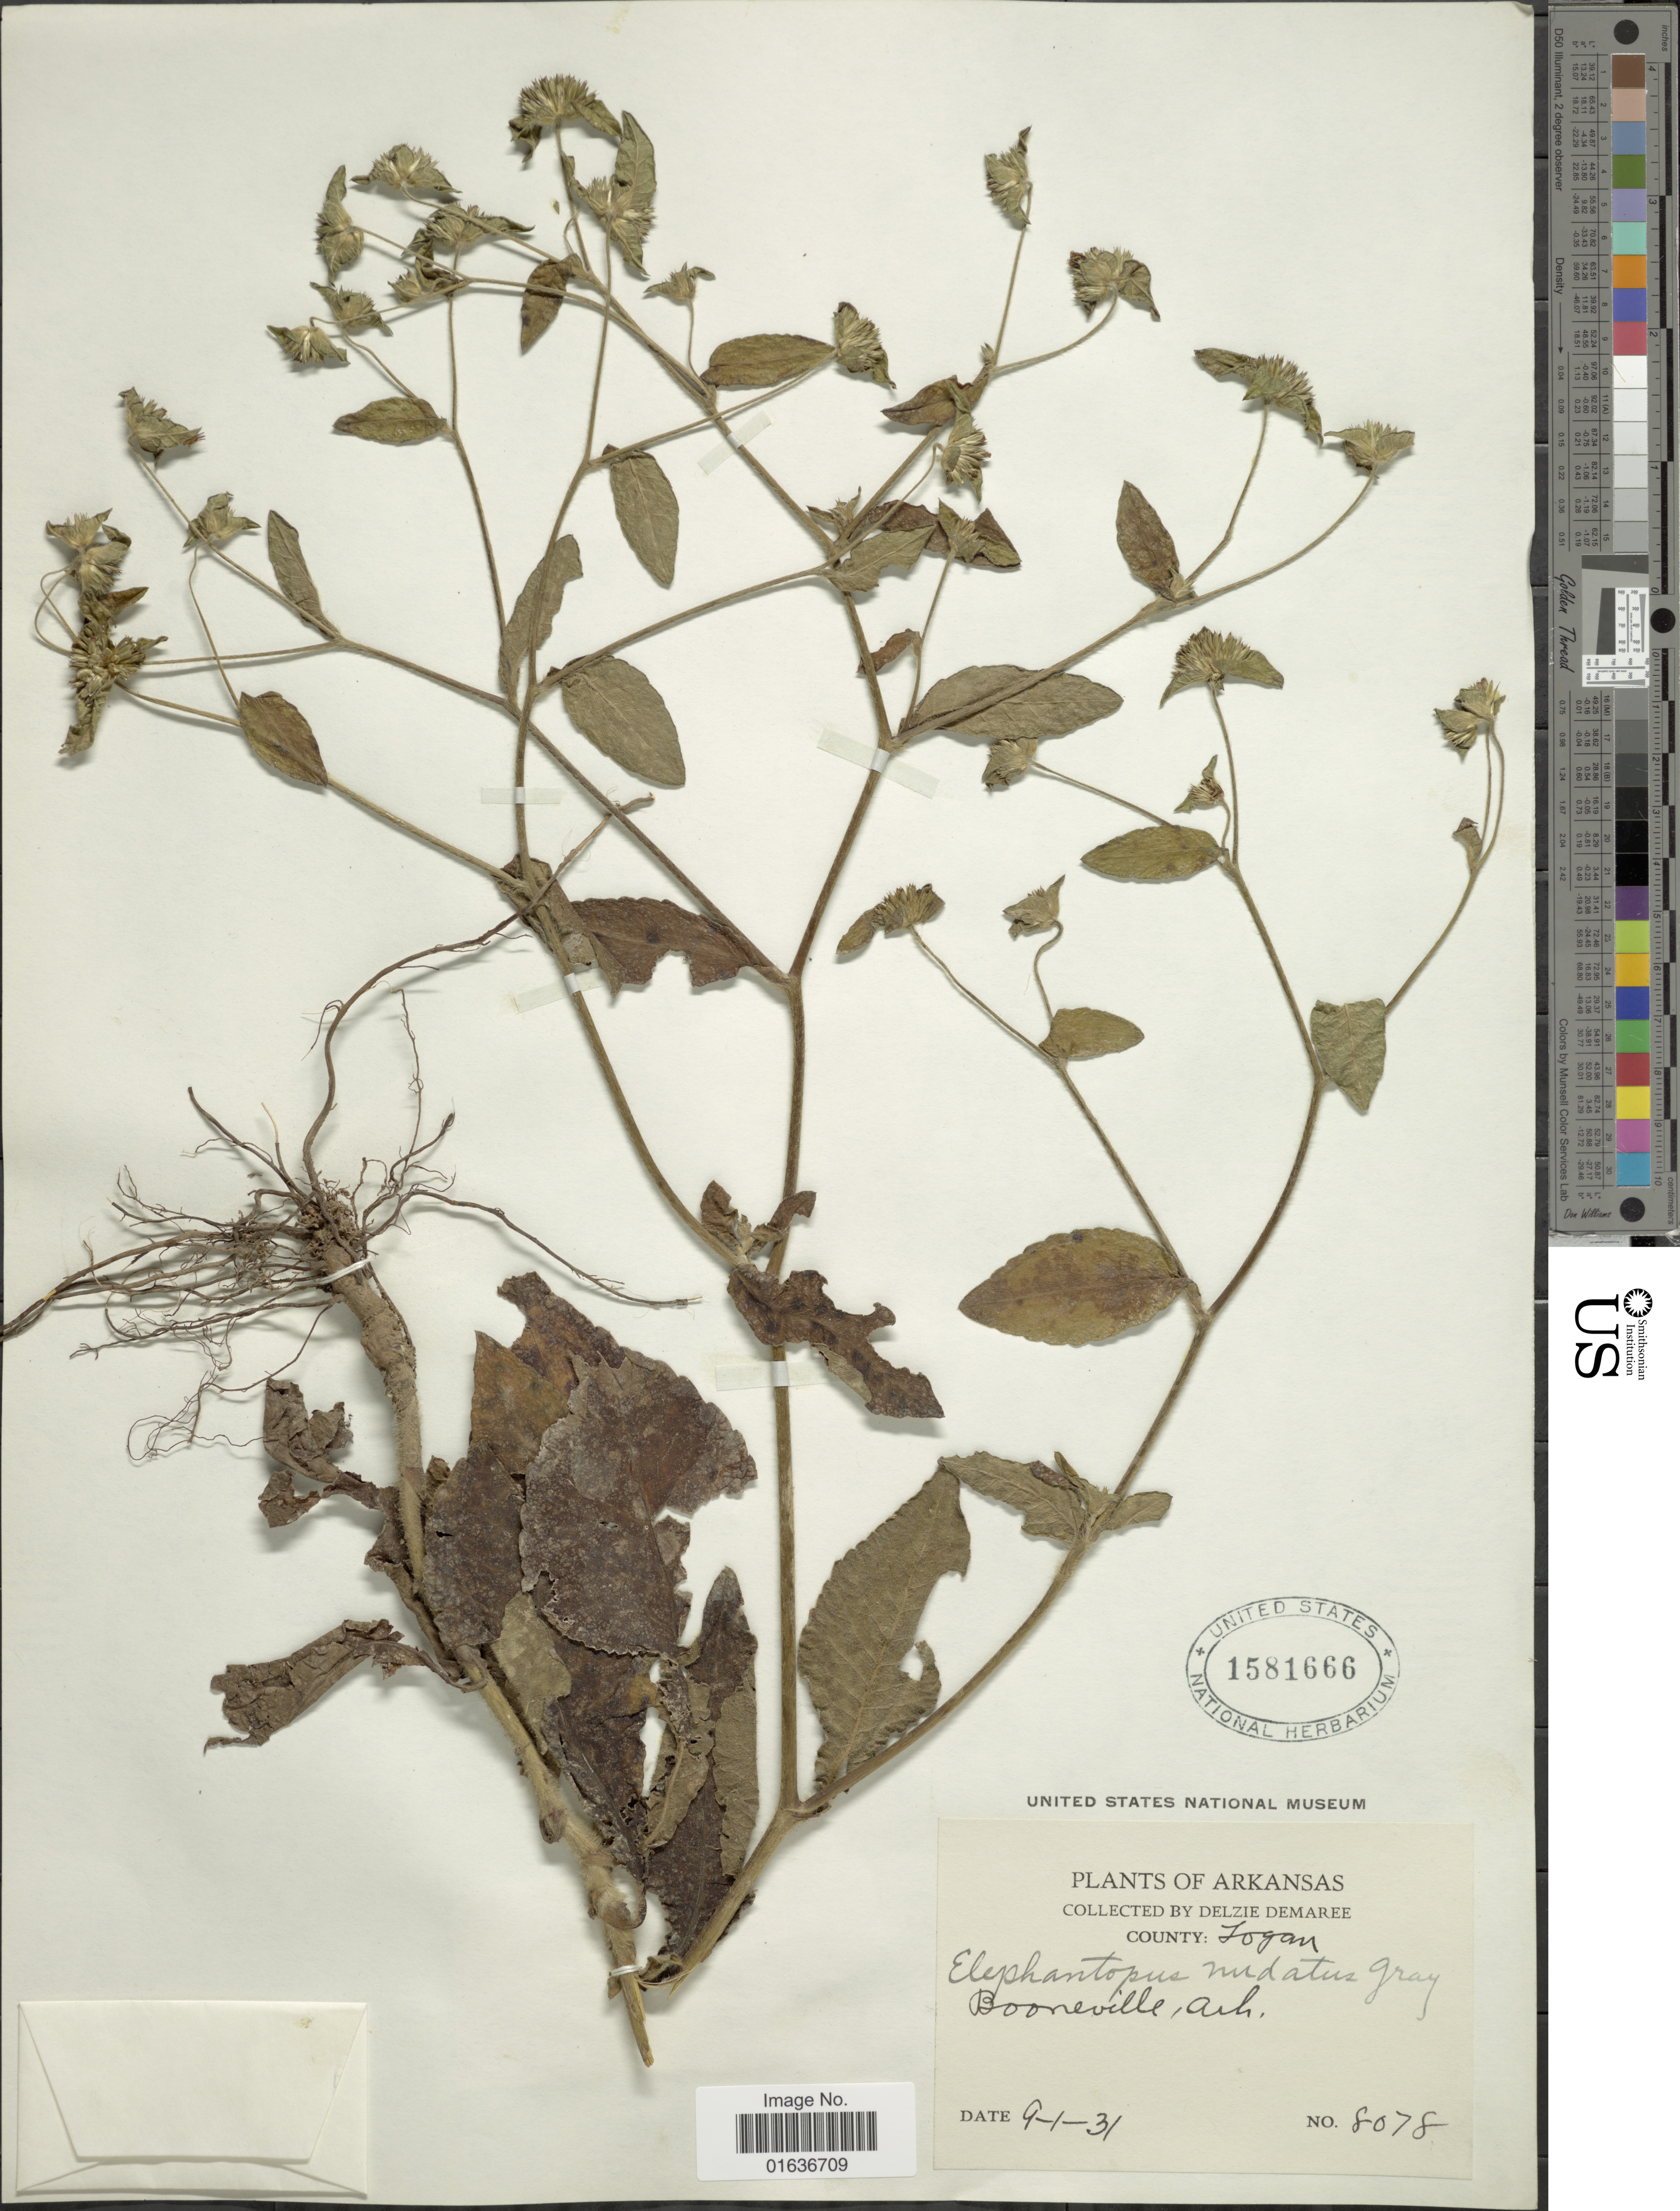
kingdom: Plantae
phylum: Tracheophyta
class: Magnoliopsida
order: Asterales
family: Asteraceae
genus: Elephantopus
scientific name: Elephantopus nudatus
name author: A. Gray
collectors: D. Demaree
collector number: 8078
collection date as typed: Transcribed d/m/y: 1/9/31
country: United States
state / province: Arkansas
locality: County: Logan, Booneville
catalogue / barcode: US 1581666